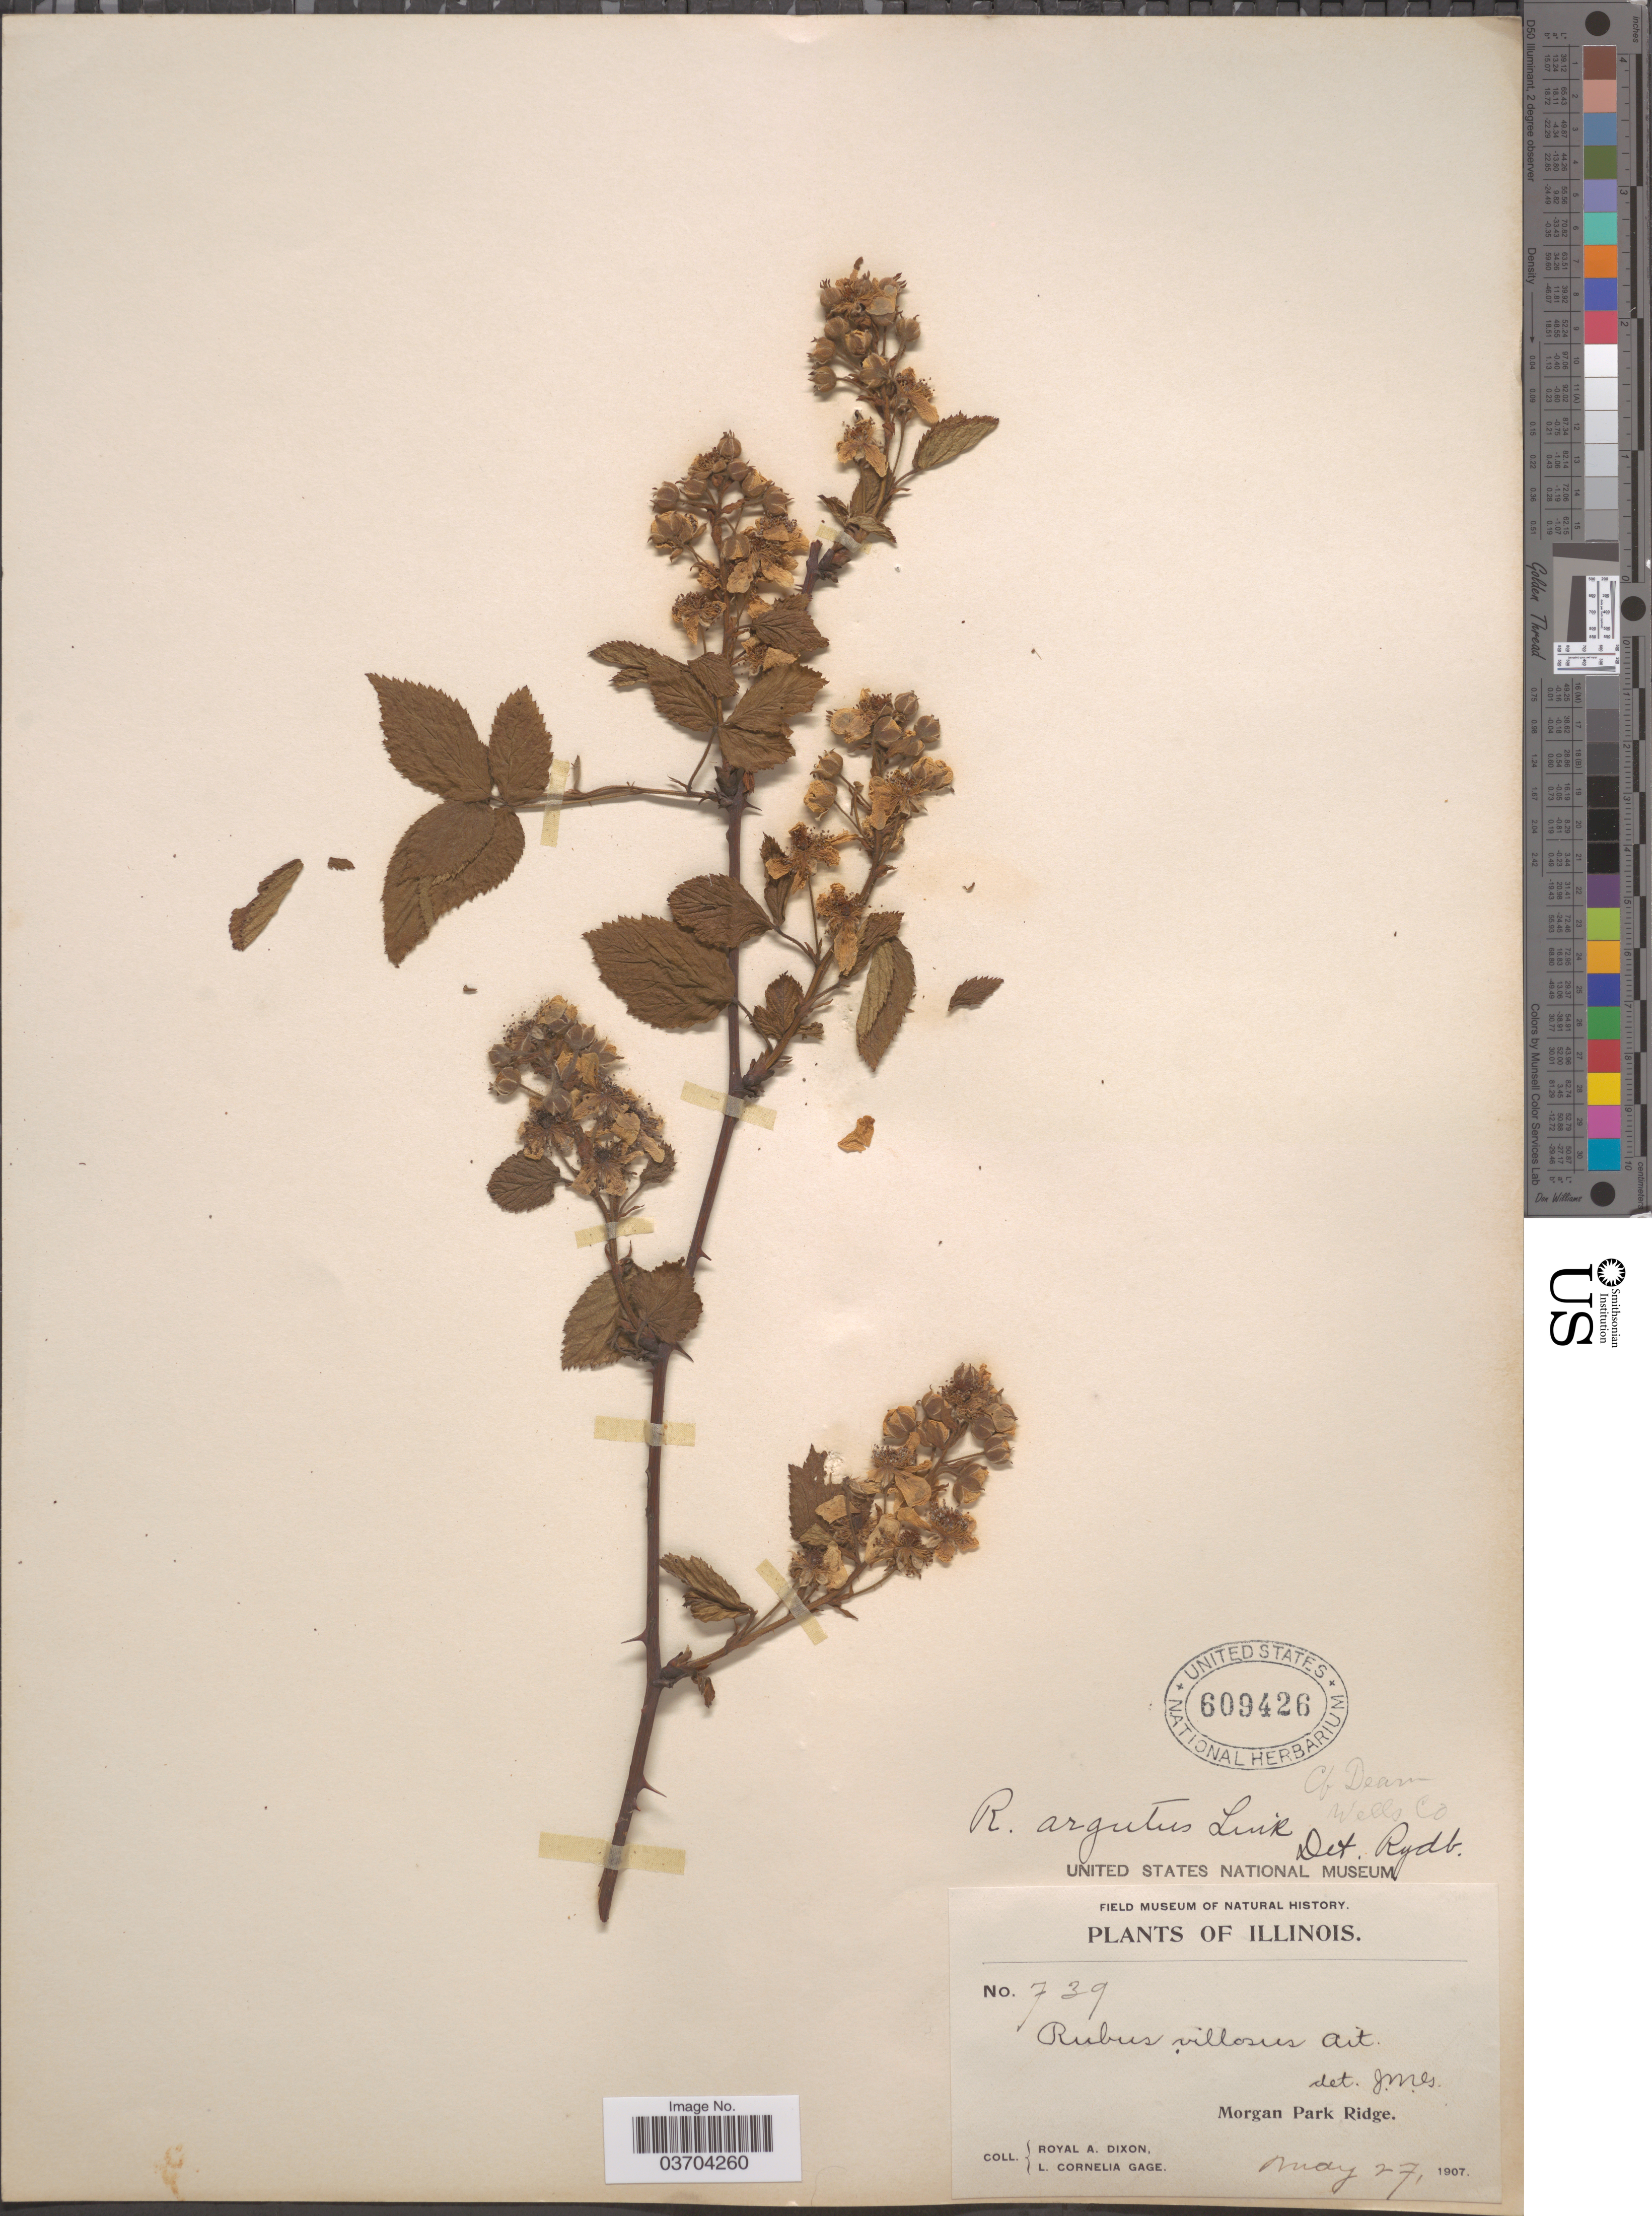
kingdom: Plantae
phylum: Tracheophyta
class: Magnoliopsida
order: Rosales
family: Rosaceae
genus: Rubus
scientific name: Rubus argutus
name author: Link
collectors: R. A. Dixon & L. Gage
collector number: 739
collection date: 1907-05-27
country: United States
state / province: Illinois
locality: Morgan Park Ridge. Wells Co.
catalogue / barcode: US 609426